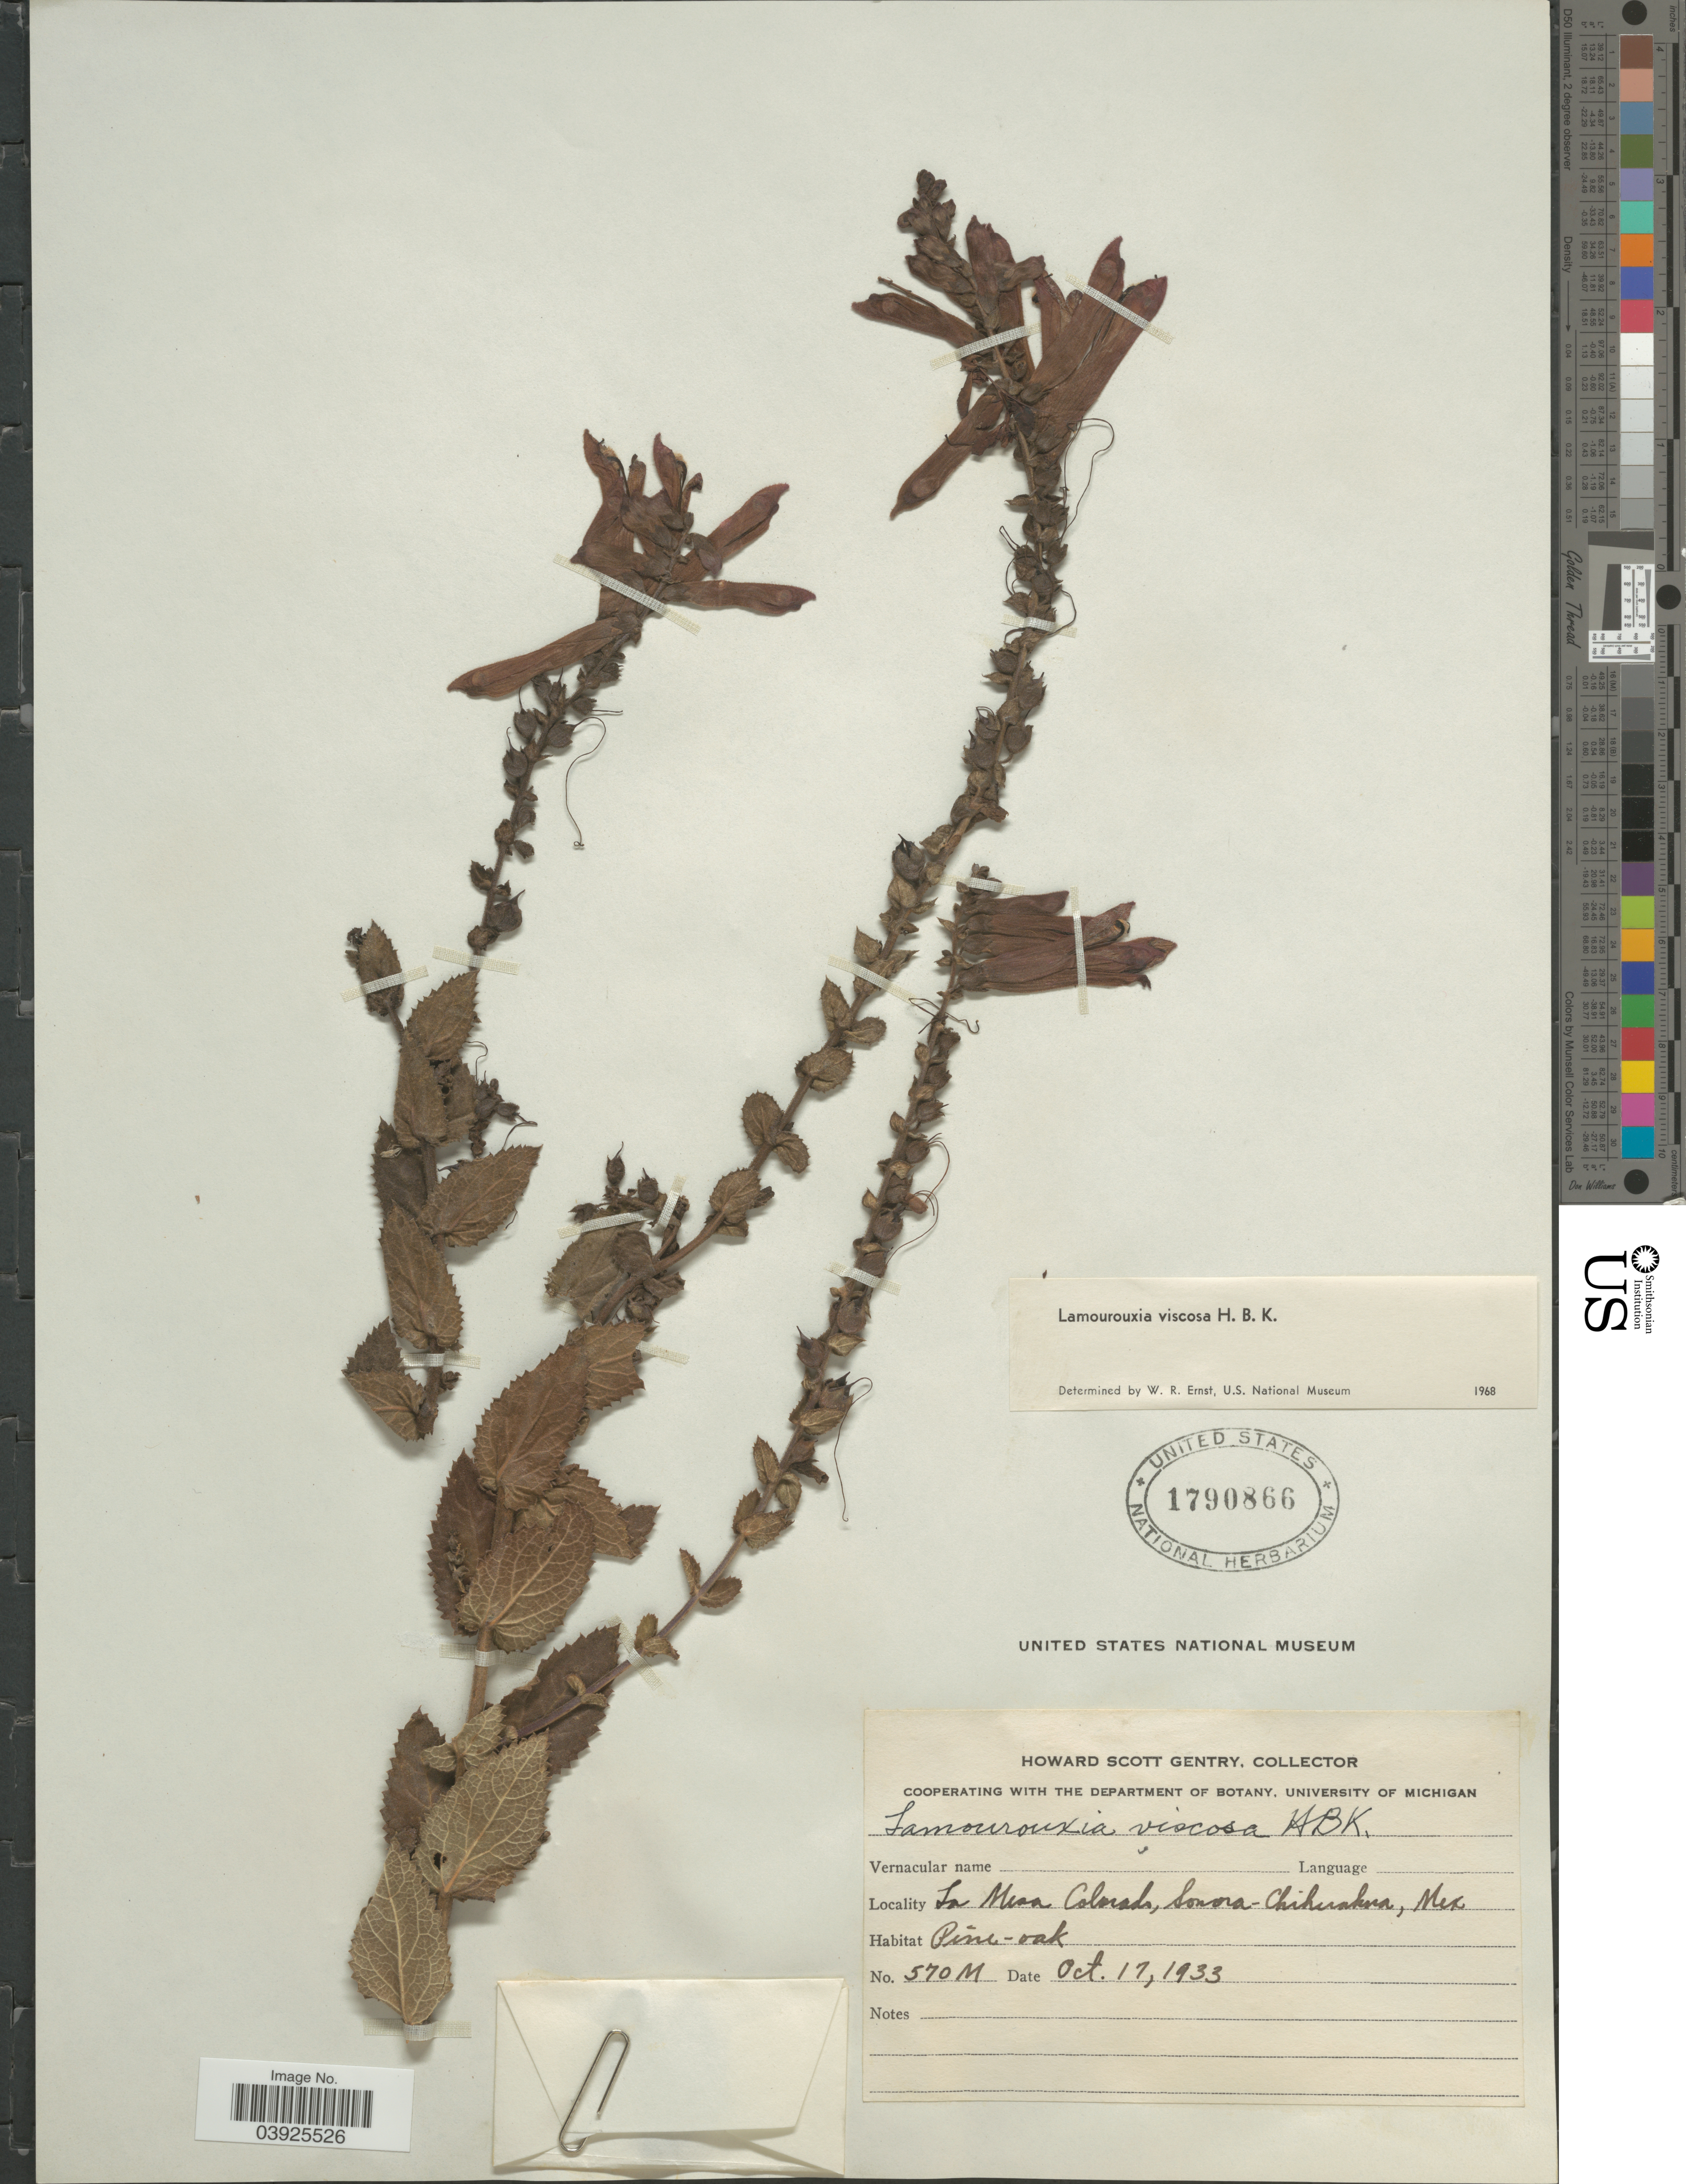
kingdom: Plantae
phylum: Tracheophyta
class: Magnoliopsida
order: Lamiales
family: Orobanchaceae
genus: Lamourouxia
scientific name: Lamourouxia viscosa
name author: Kunth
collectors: H. S. Gentry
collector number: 570M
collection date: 1933-10-17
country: Mexico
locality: In Mesa Colorado, Sonora-Chihuahua.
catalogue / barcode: US 1790866